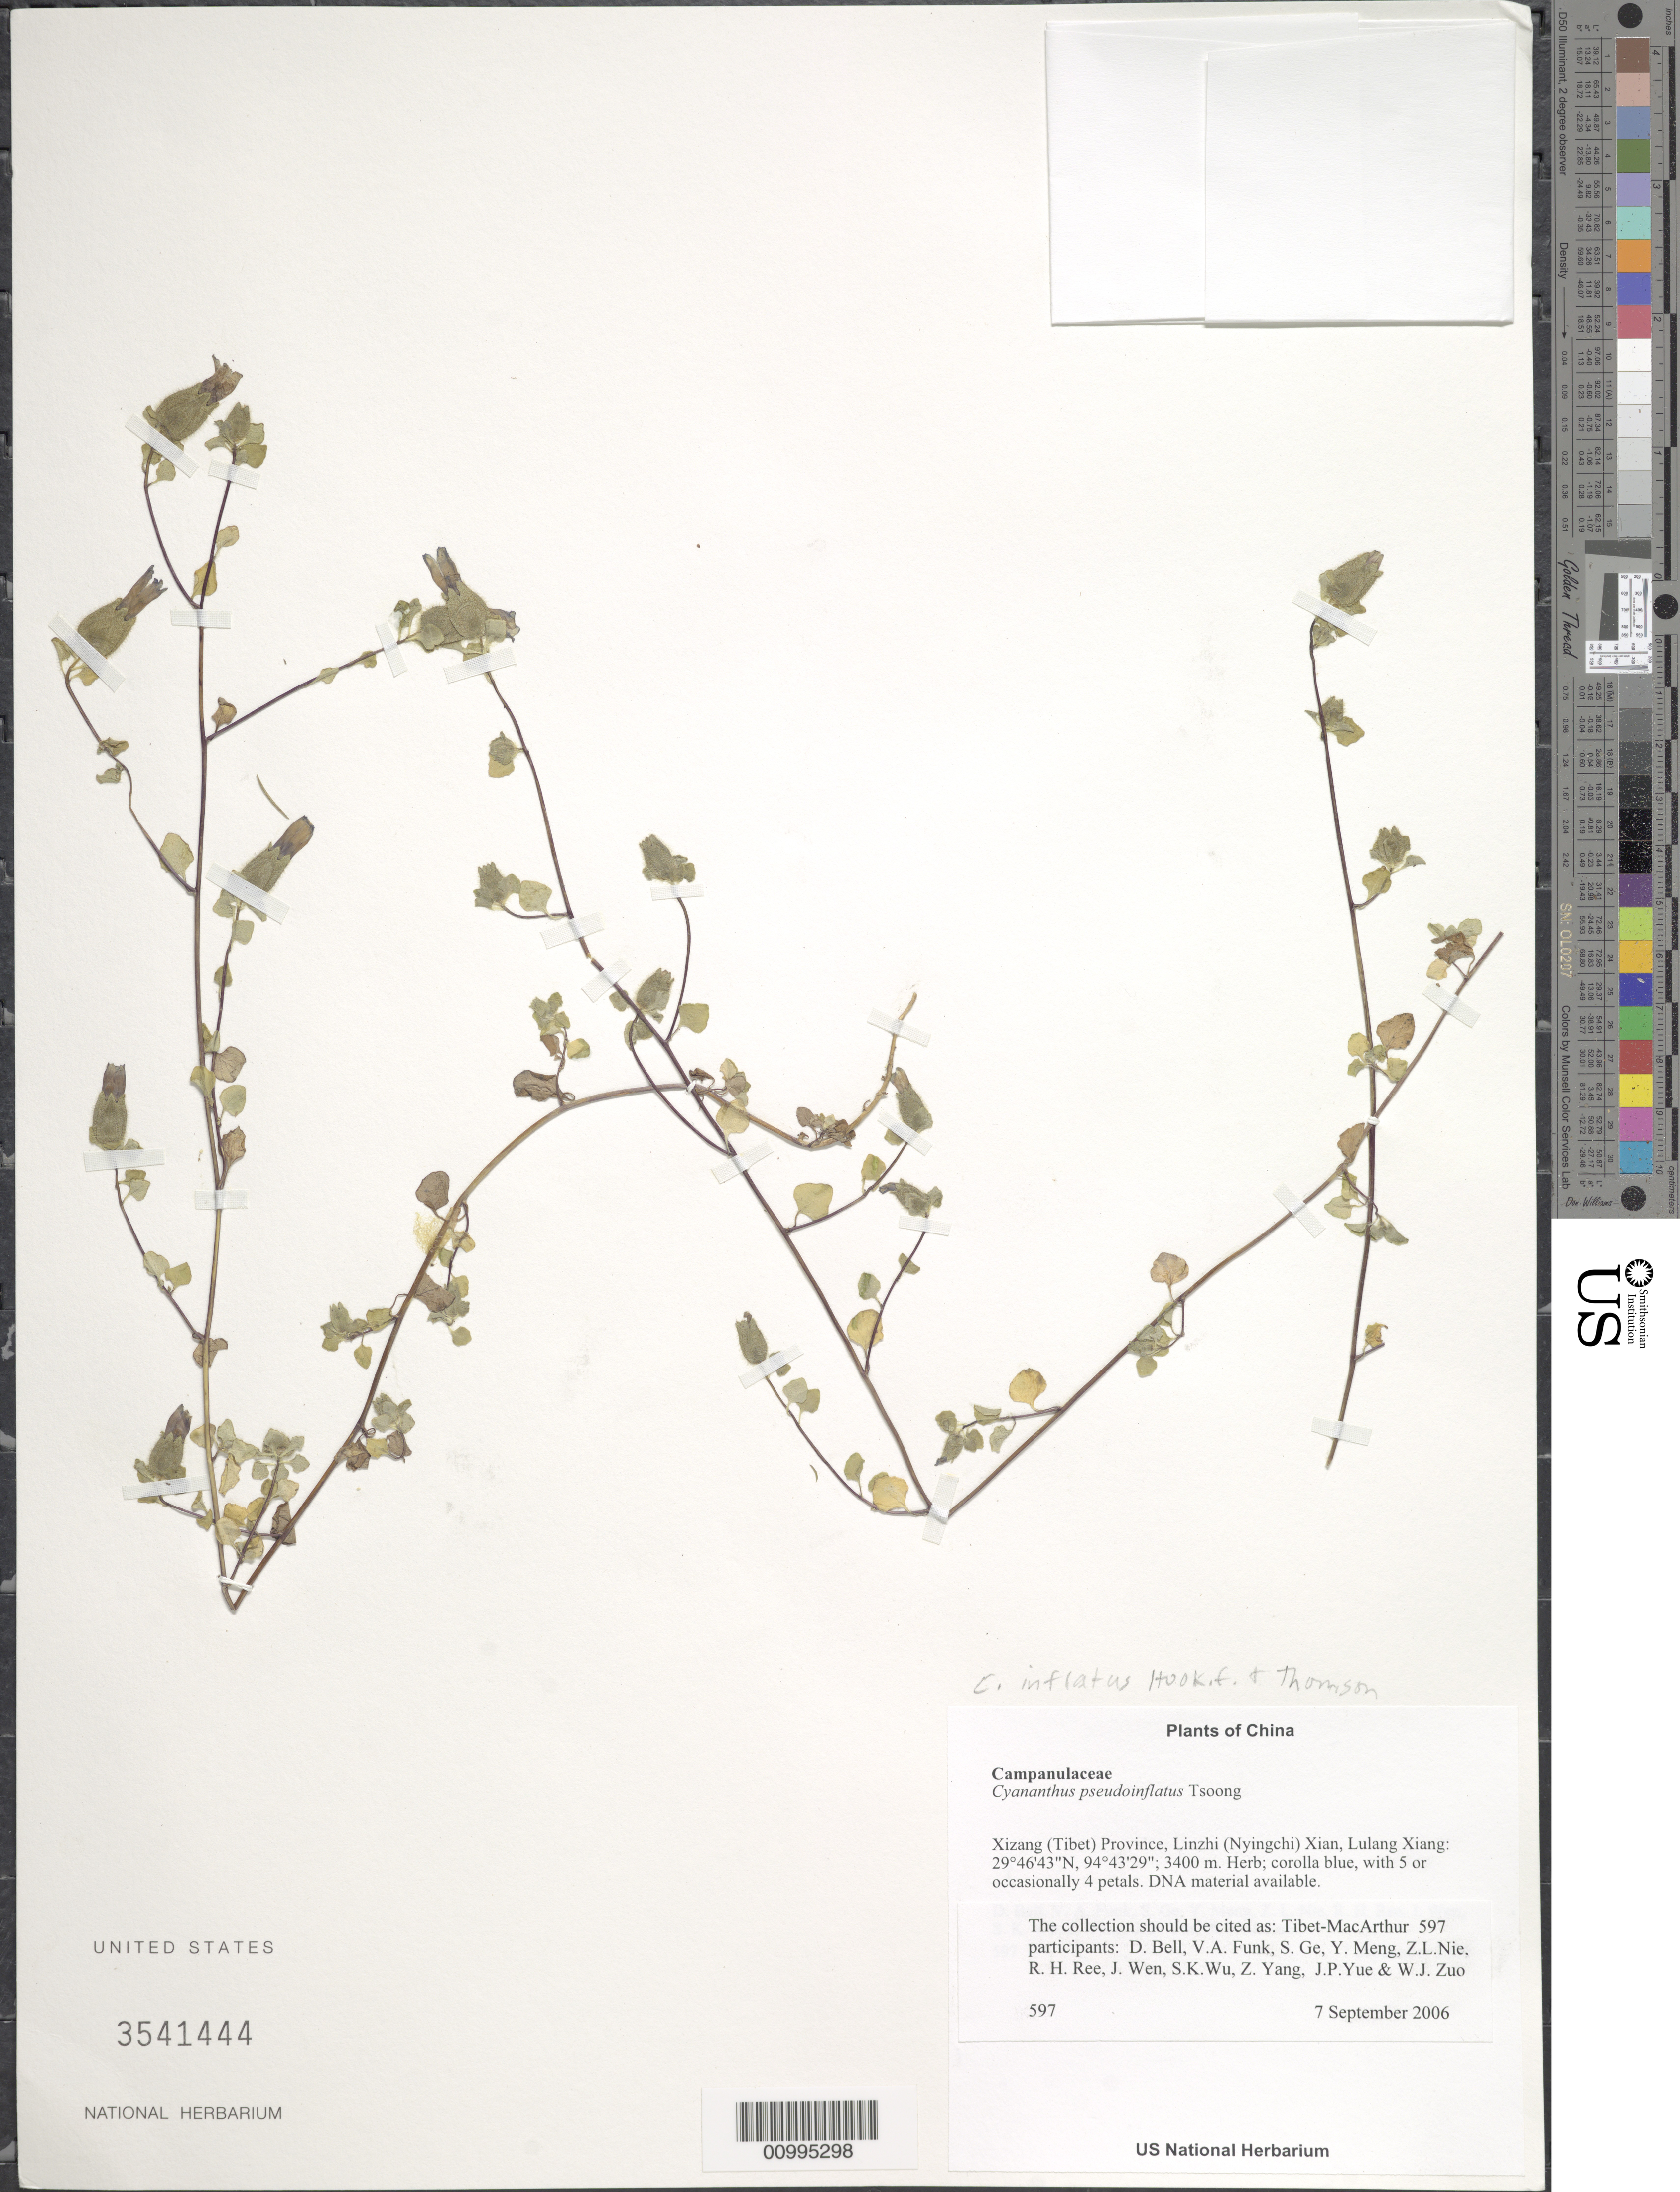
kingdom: Plantae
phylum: Tracheophyta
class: Magnoliopsida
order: Asterales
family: Campanulaceae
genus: Cyananthus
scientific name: Cyananthus inflatus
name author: Hook. f. & Thomson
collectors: Tibet-MacArthur, D. A. Bell, V. Funk, S. Ge, Y. Meng, Z. Nie, R. Ree, J. Wen, S. K. Wu, Z. Yang, J. Yue & W. Zuo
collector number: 597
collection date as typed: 07 Sep 2006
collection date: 2006-09-07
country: China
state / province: Xizang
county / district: Linzhi (Nyingchi) Xian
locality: Lulang Xiang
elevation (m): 3400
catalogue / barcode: US 3541444